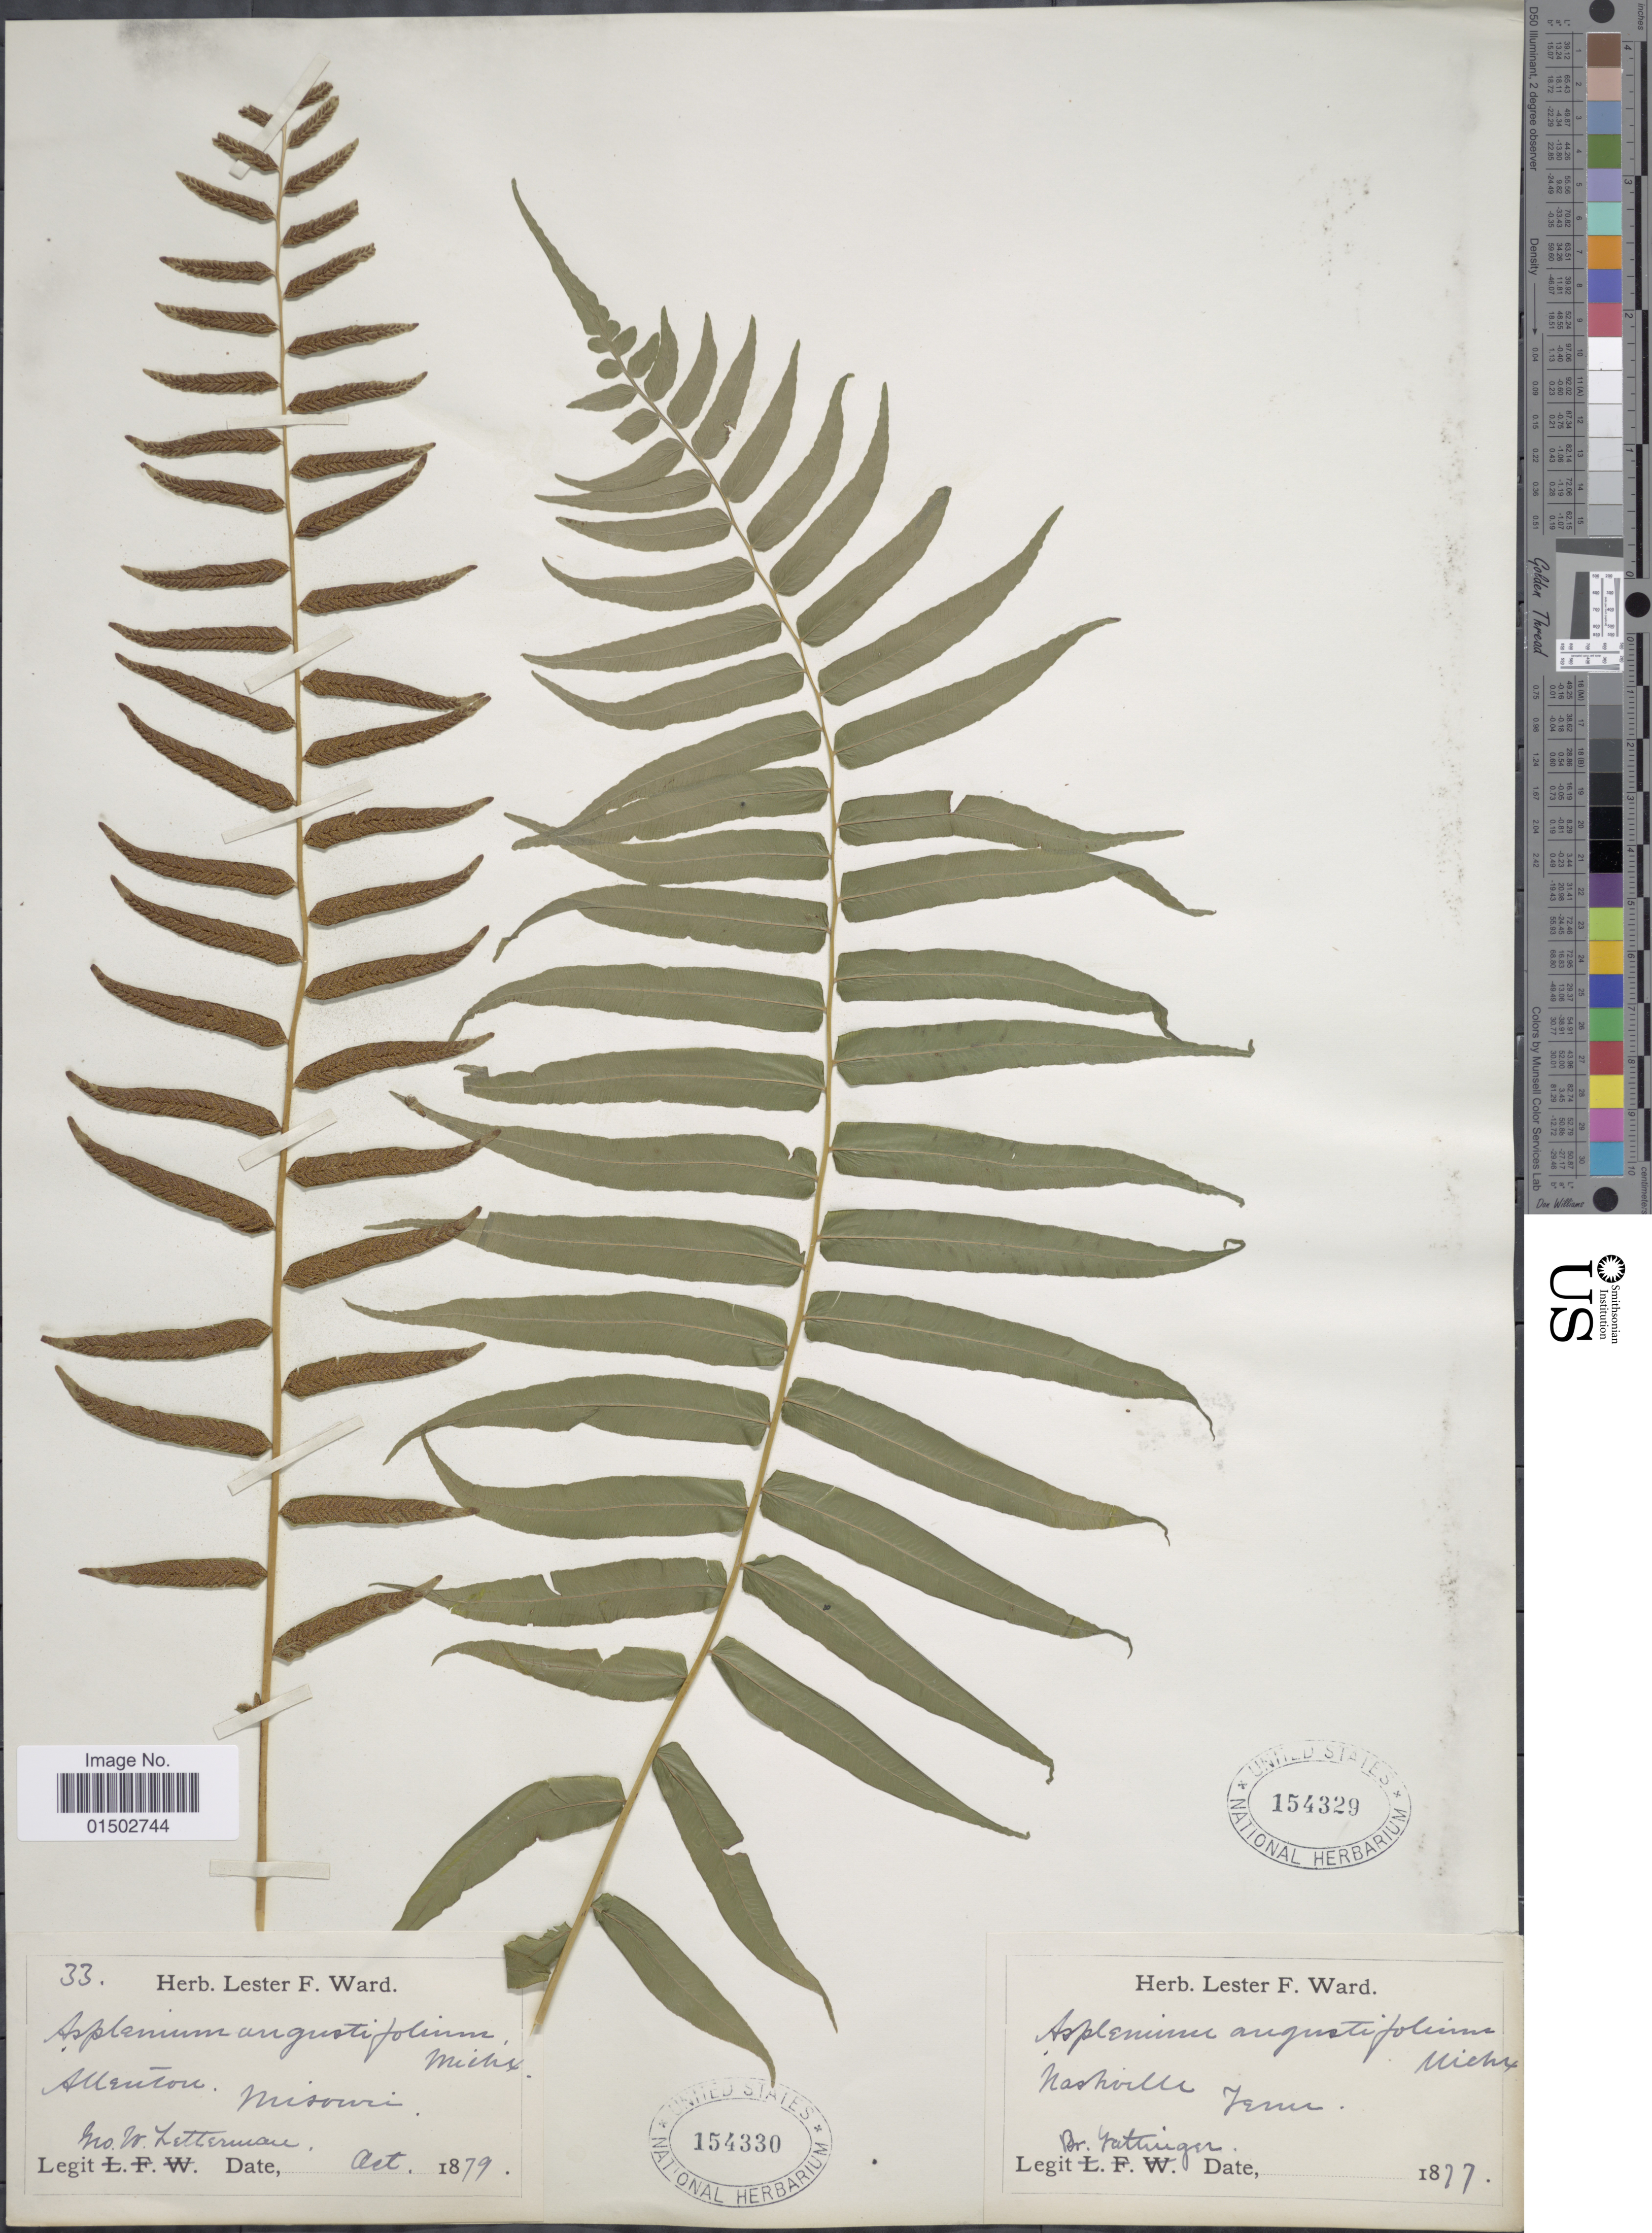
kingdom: Plantae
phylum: Tracheophyta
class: Polypodiopsida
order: Polypodiales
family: Diplaziopsidaceae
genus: Homalosorus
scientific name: Homalosorus pycnocarpos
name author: (Spreng.) Pic. Serm.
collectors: Mrs. G. W. Letterman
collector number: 33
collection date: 1879-10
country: United States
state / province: Missouri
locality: Allenton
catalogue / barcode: US 154330